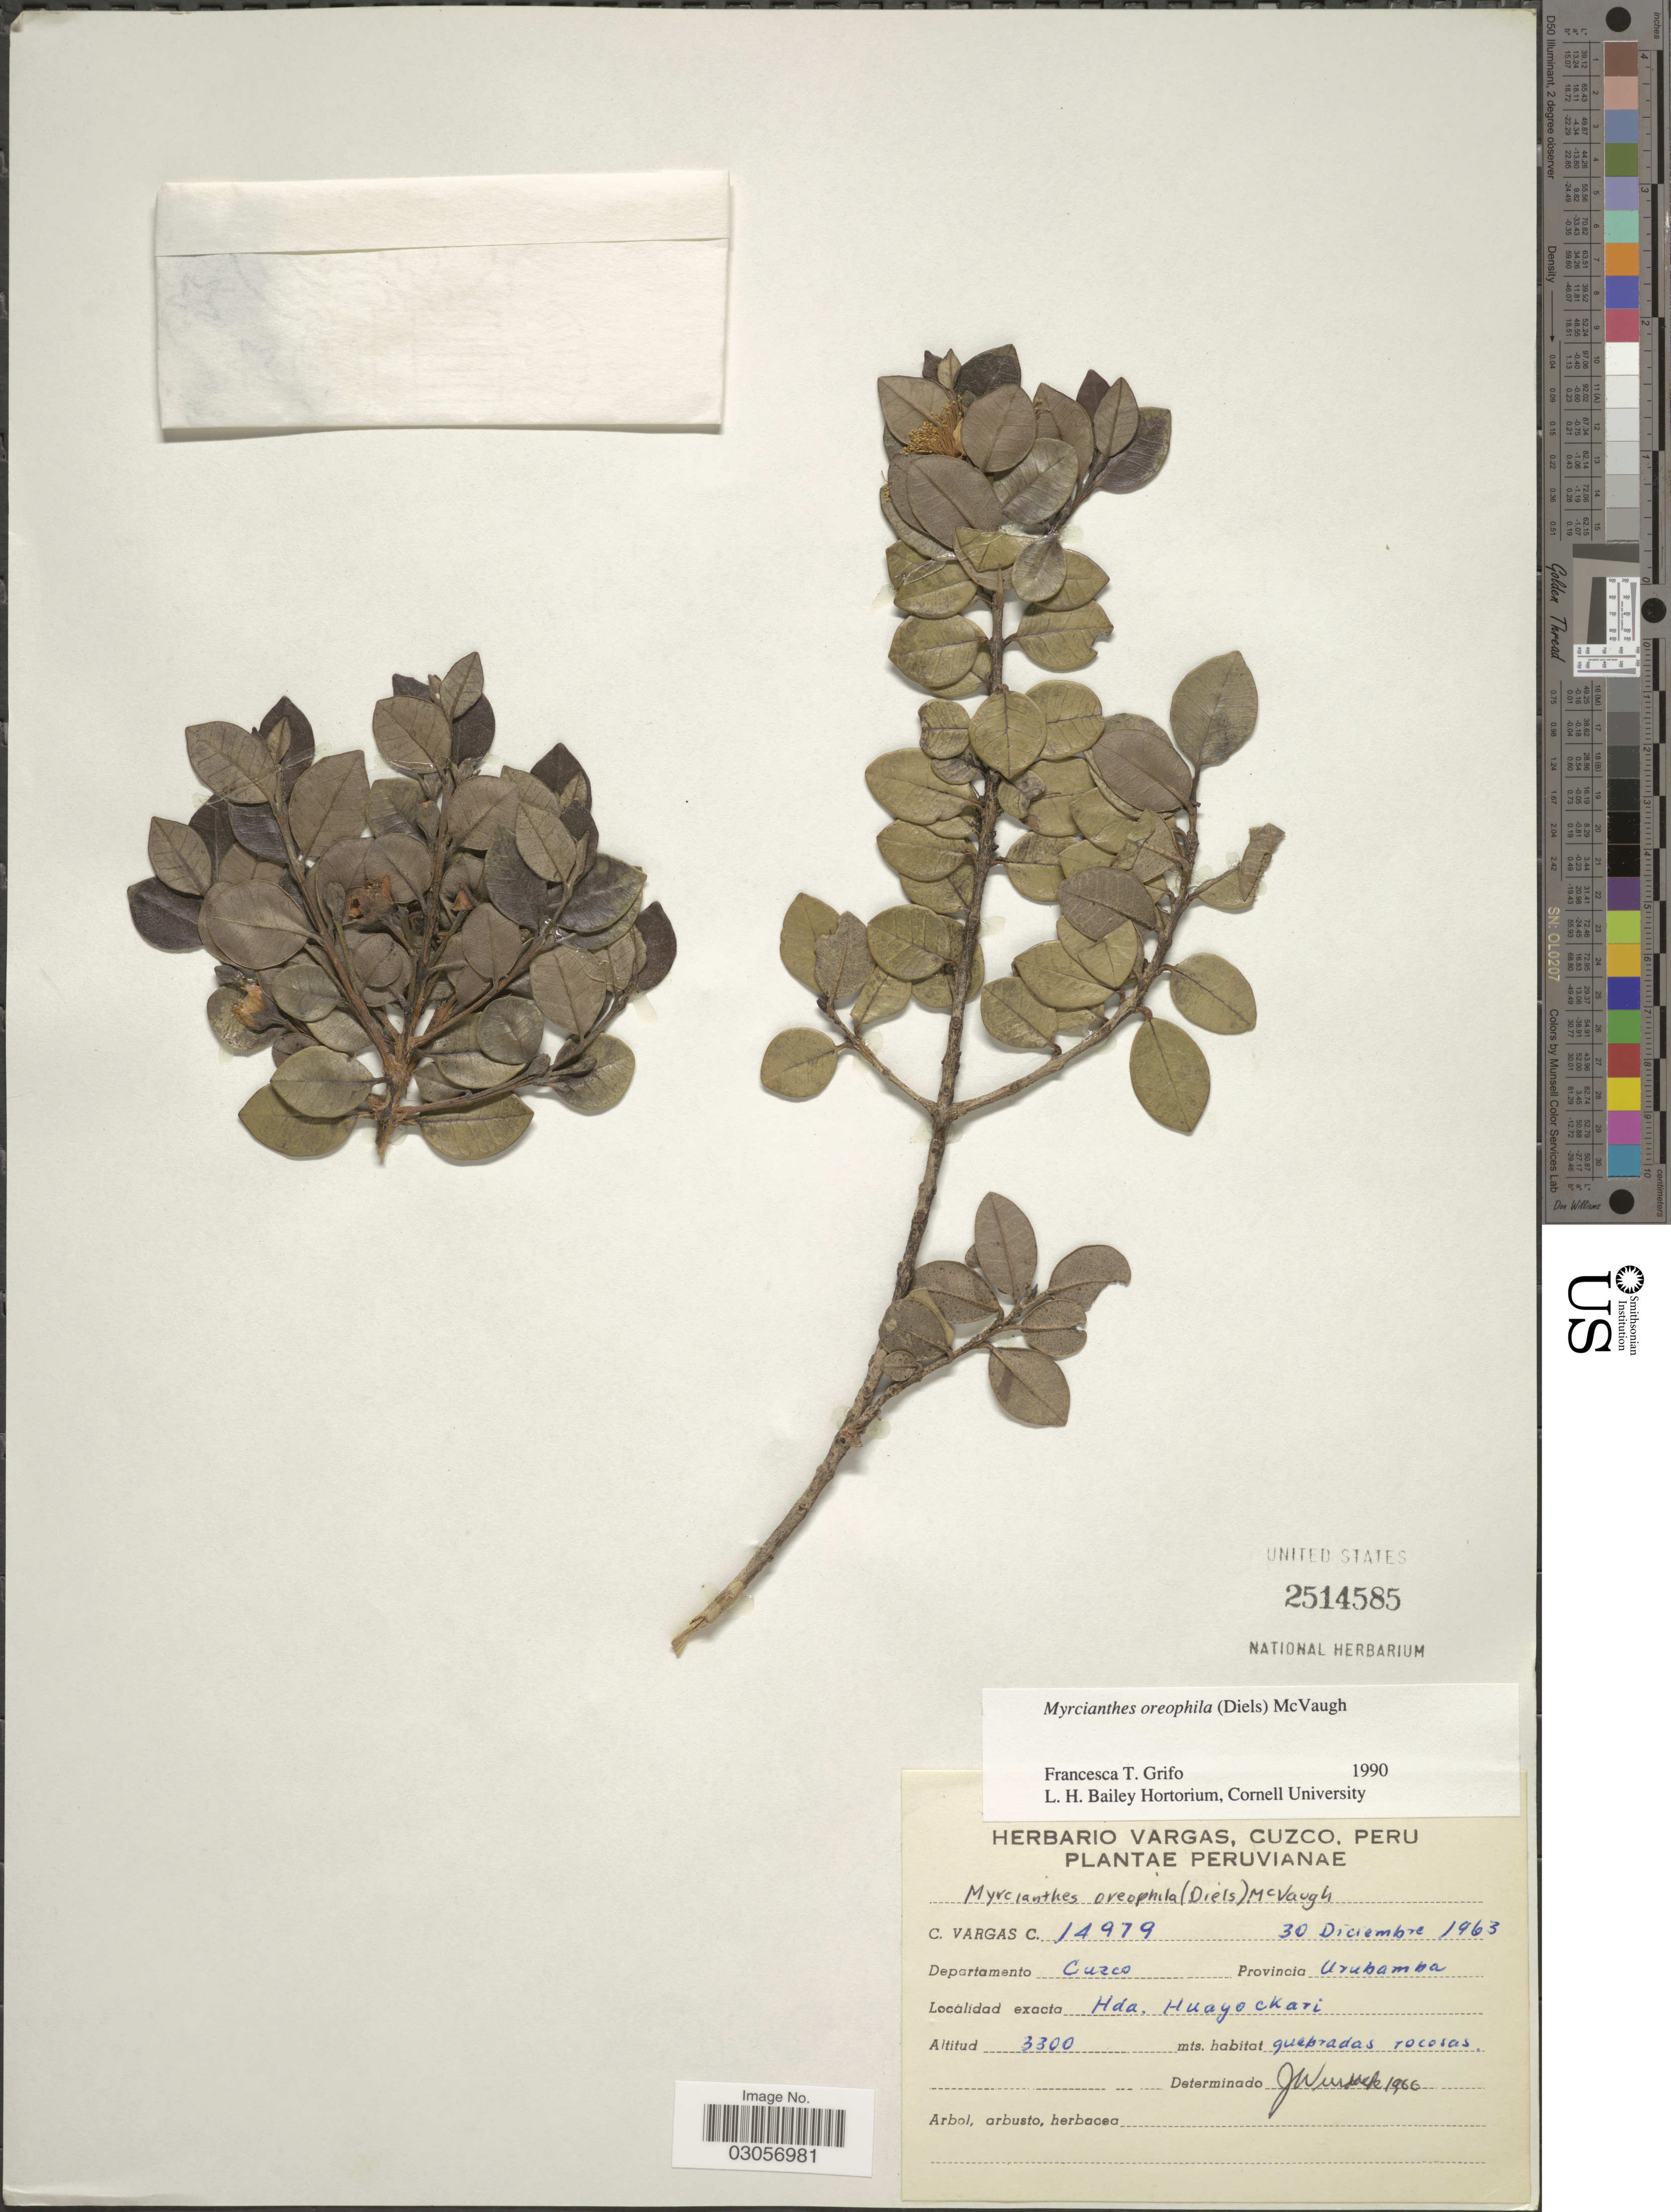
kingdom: Plantae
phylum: Tracheophyta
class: Magnoliopsida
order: Myrtales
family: Myrtaceae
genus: Myrcianthes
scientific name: Myrcianthes oreophila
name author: (Diels) McVaugh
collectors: C. Vargas Calderón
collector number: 14979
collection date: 1963-12-30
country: Peru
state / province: Cusco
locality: Departamento Cuzco, Provincia Urubamba, Hda. Huayockari.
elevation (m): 3300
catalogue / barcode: US 2514585